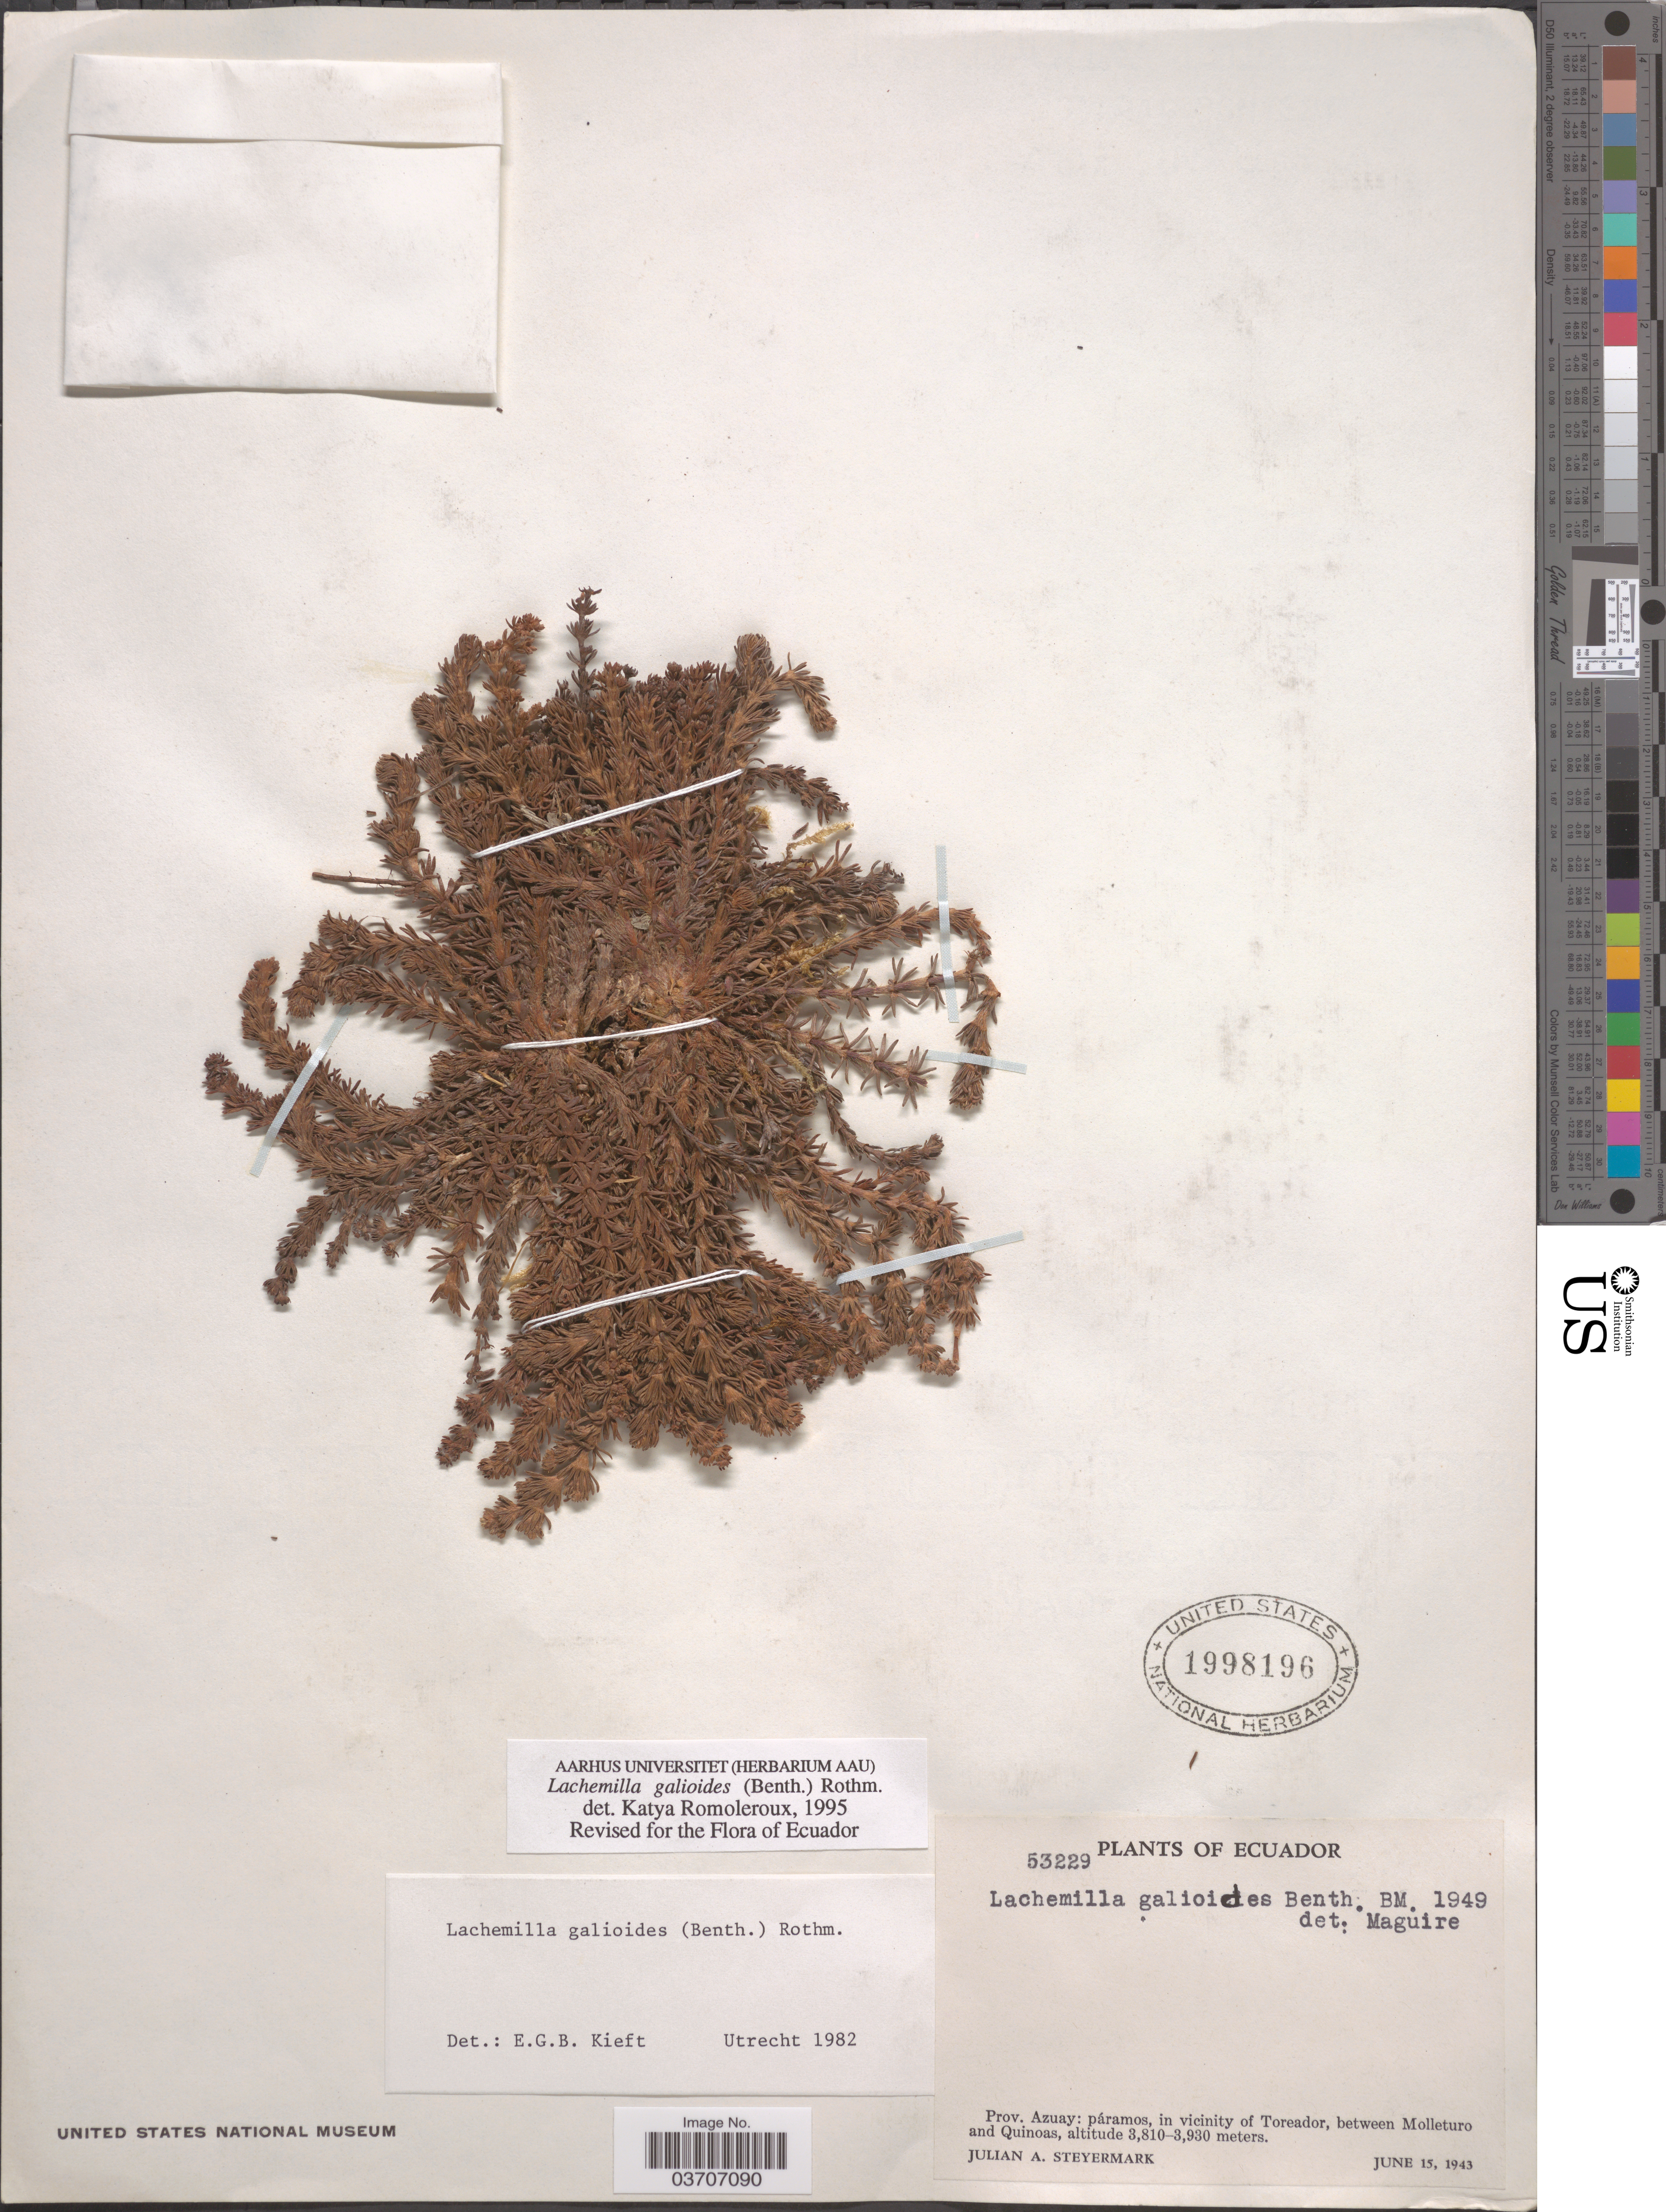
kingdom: Plantae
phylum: Tracheophyta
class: Magnoliopsida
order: Rosales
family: Rosaceae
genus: Lachemilla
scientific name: Lachemilla galioides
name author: (Benth.) Rothm.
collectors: J. Steyermark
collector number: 53229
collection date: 1943-06-15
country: Ecuador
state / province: Azuay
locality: Páramos, in vicinity of Toreador, between Molleturo and Quinoas.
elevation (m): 3810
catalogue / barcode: US 1998196